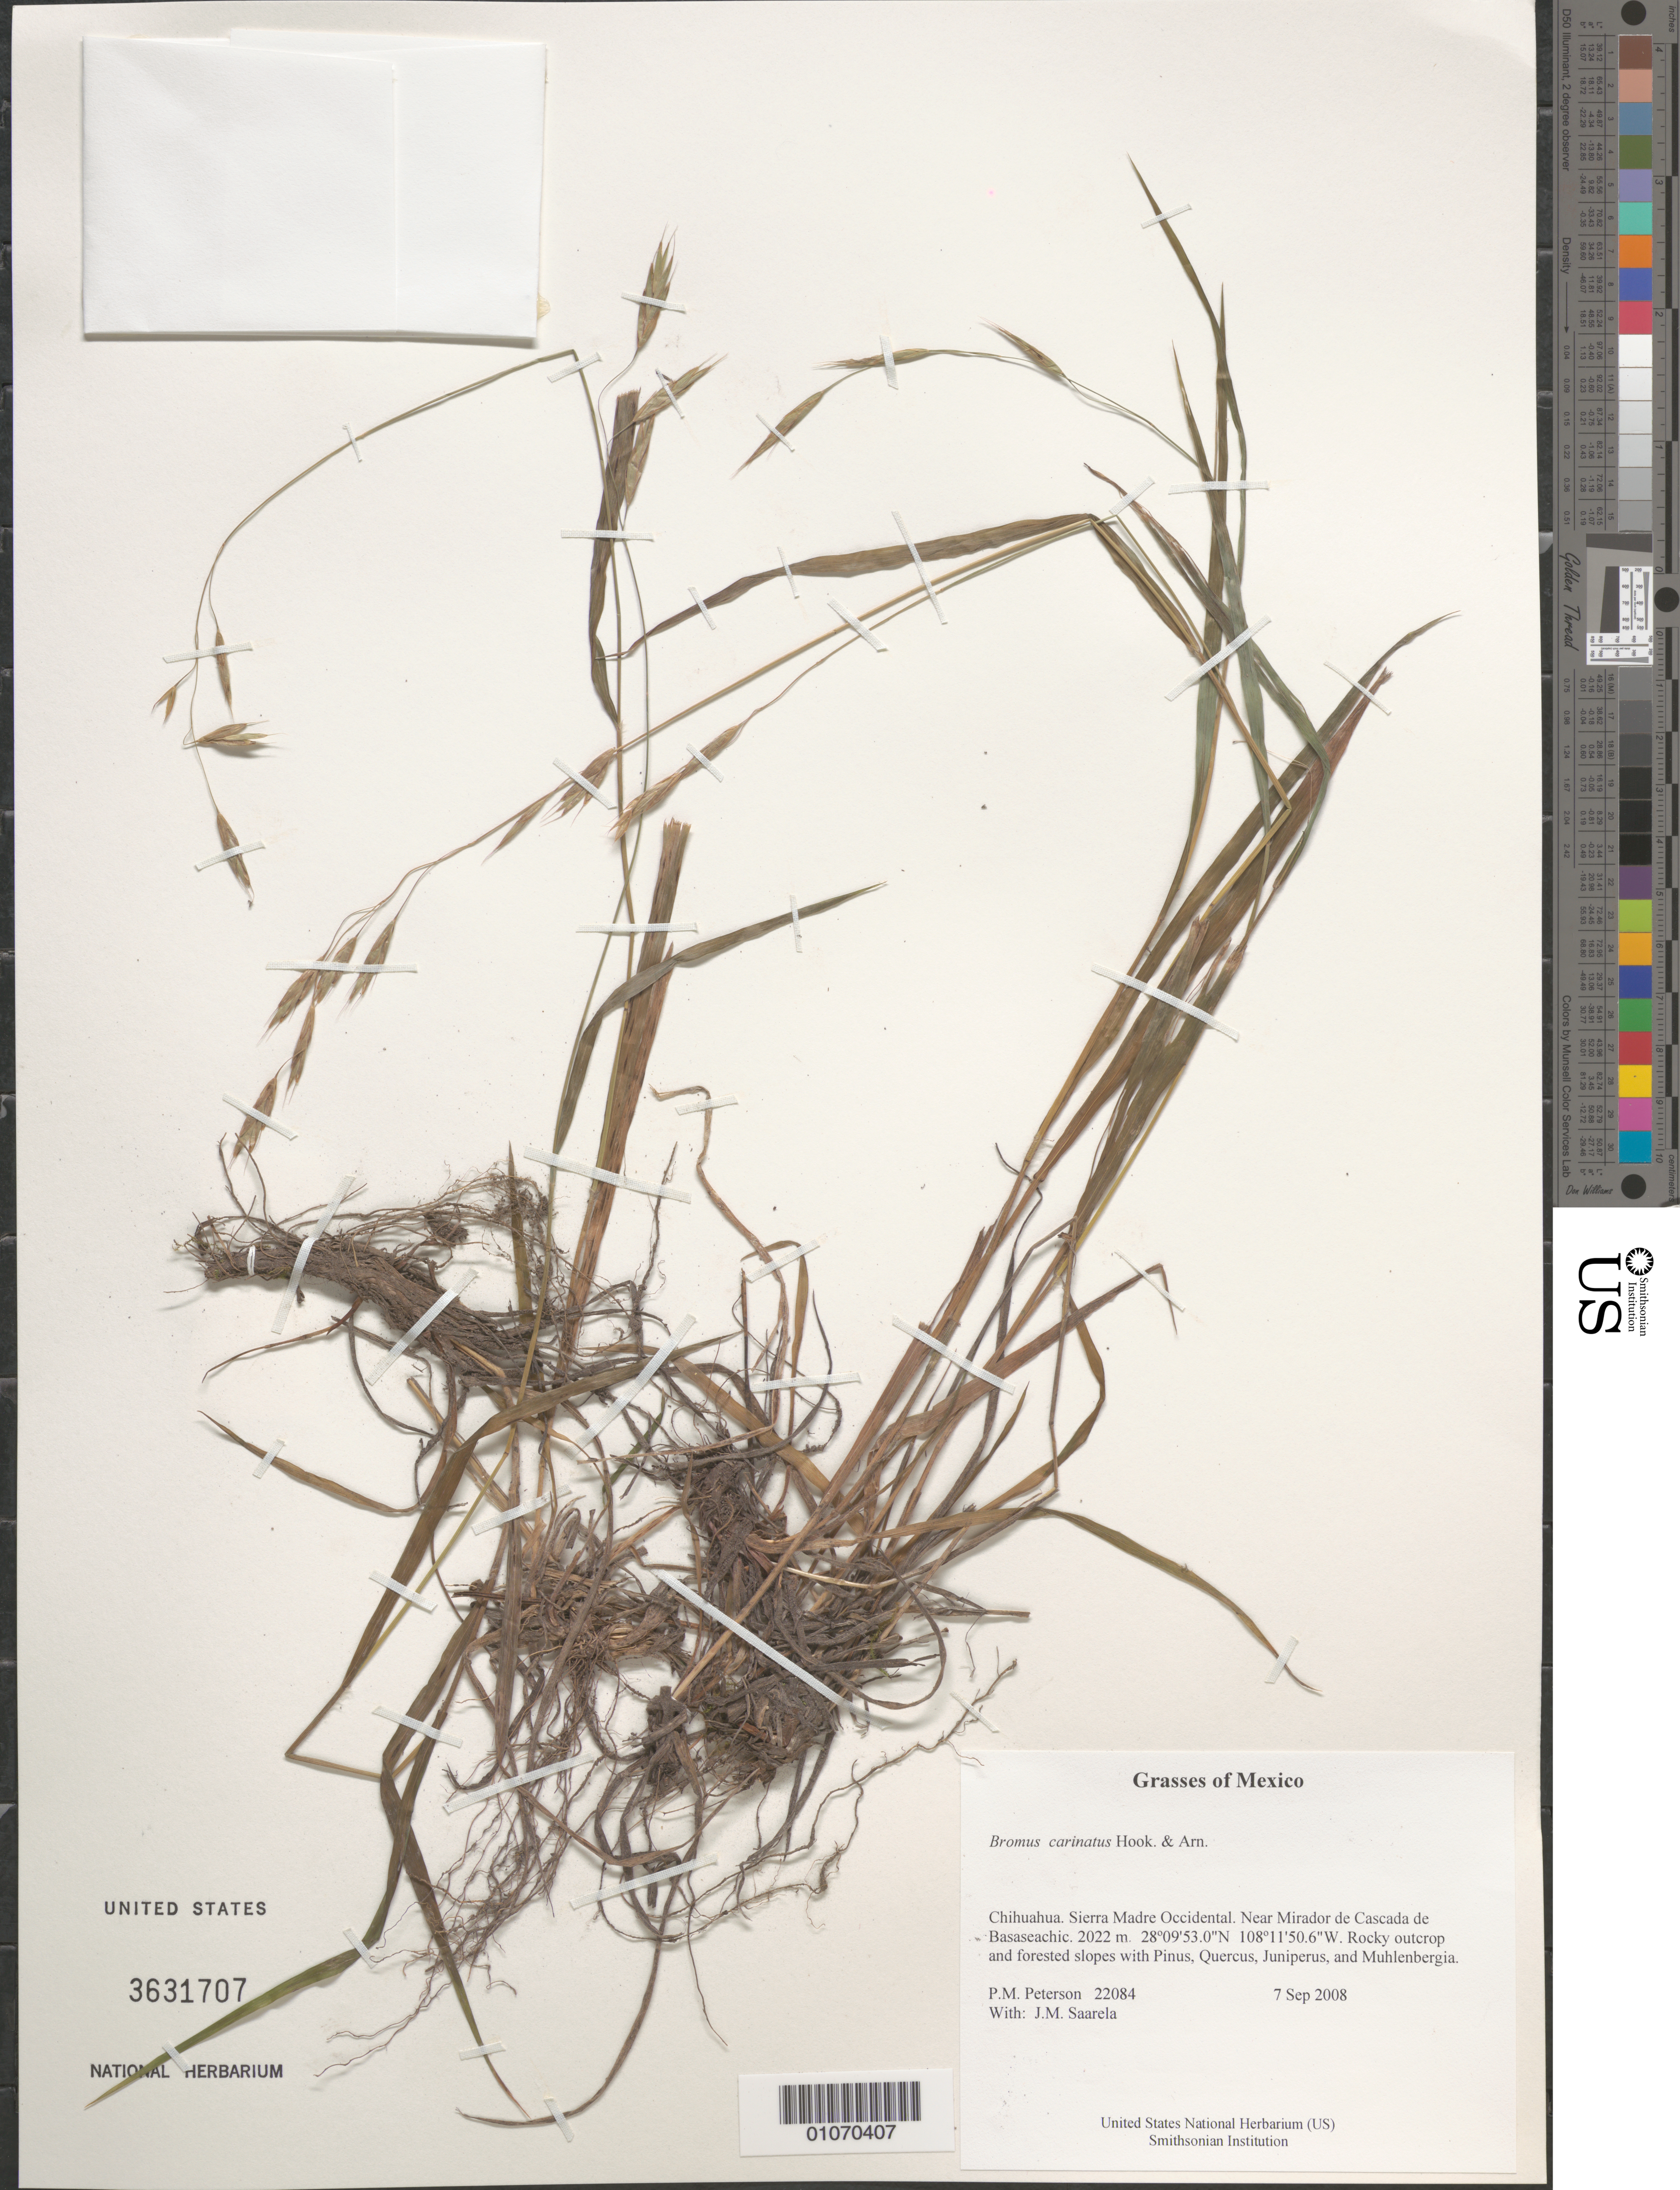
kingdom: Plantae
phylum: Tracheophyta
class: Liliopsida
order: Poales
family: Poaceae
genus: Bromus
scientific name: Bromus carinatus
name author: Hook. & Arn.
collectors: P. M. Peterson & J. Saarela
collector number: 22084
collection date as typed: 07 Sep 2008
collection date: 2008-09-07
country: Mexico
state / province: Chihuahua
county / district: Sierra Madre Occidental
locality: Near Mirador de Cascada de Basaseachic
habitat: Rocky outcrop and forested slopes with Pinus, Quercus, Juniperus, and Muhlenbergia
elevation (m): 2022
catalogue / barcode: US 3631707